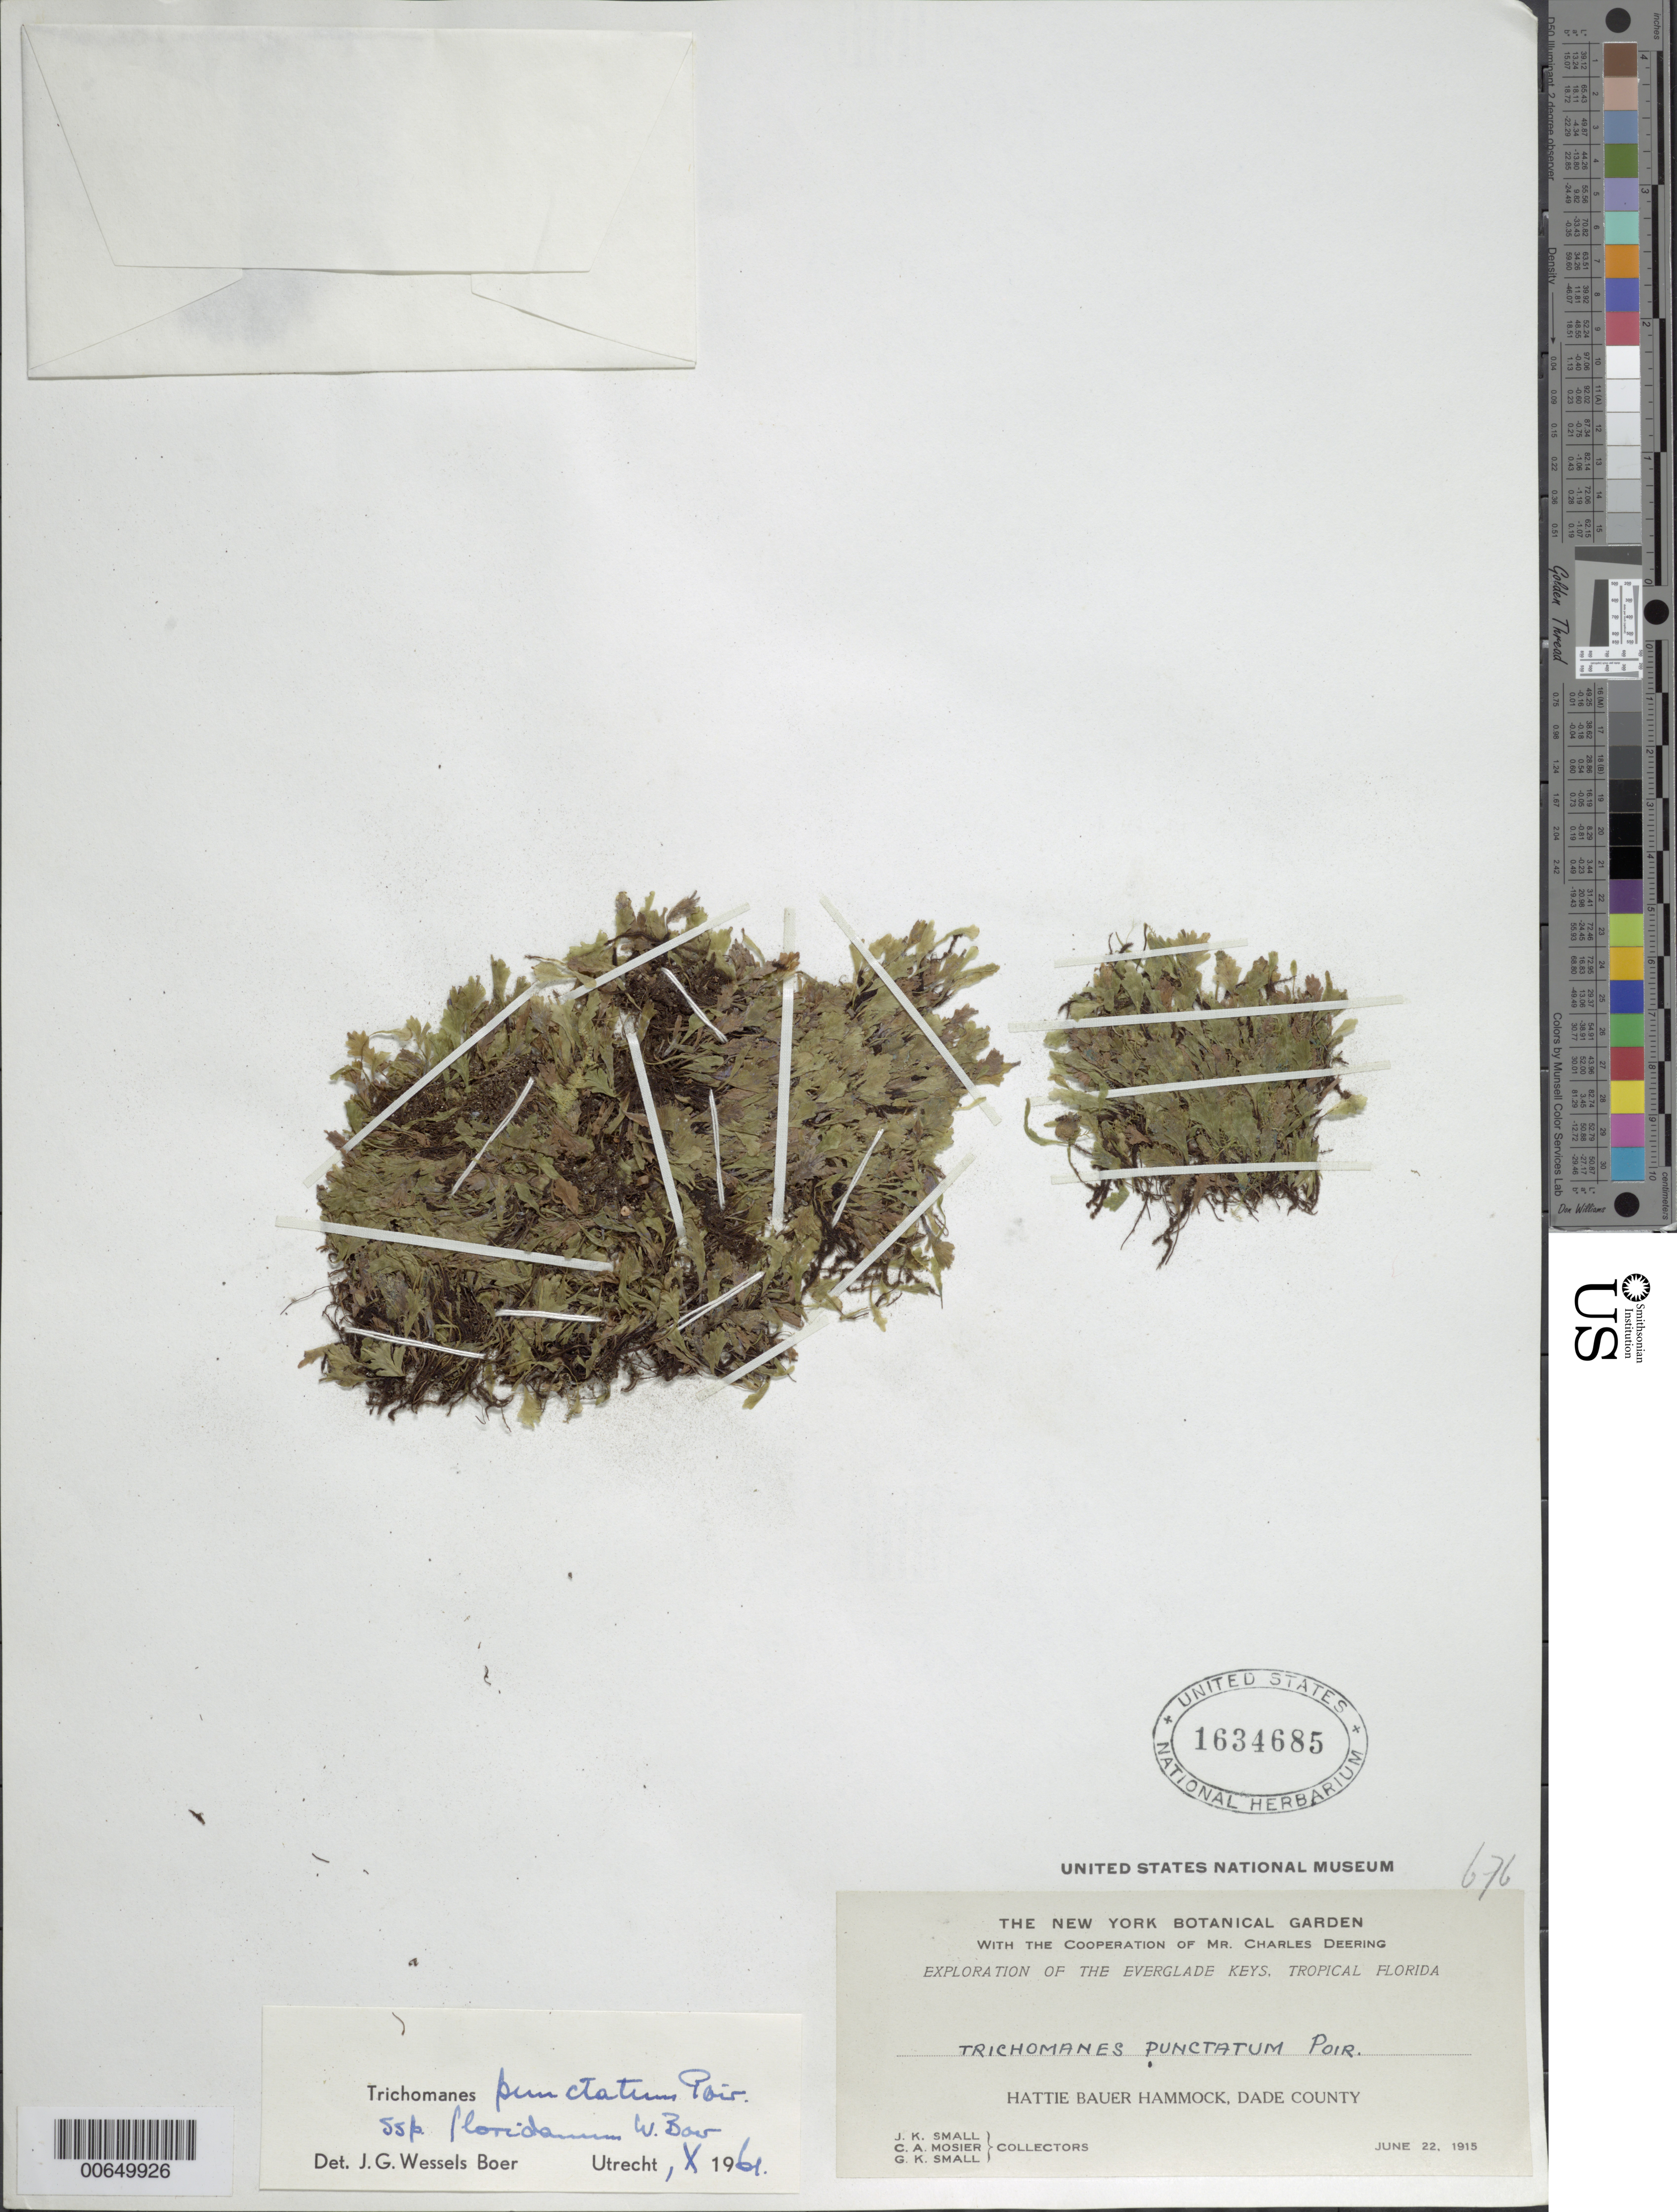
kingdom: Plantae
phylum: Tracheophyta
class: Polypodiopsida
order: Hymenophyllales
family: Hymenophyllaceae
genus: Didymoglossum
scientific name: Didymoglossum punctatum subsp. floridanum comb. nov., ined 2015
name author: (Poir.) Desv.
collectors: J. K. Small & C. A. Mosier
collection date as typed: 22 Jun 1915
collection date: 1915-06-22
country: United States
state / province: Florida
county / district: Dade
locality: Hattie Bauer Hammock.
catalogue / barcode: US 1634685